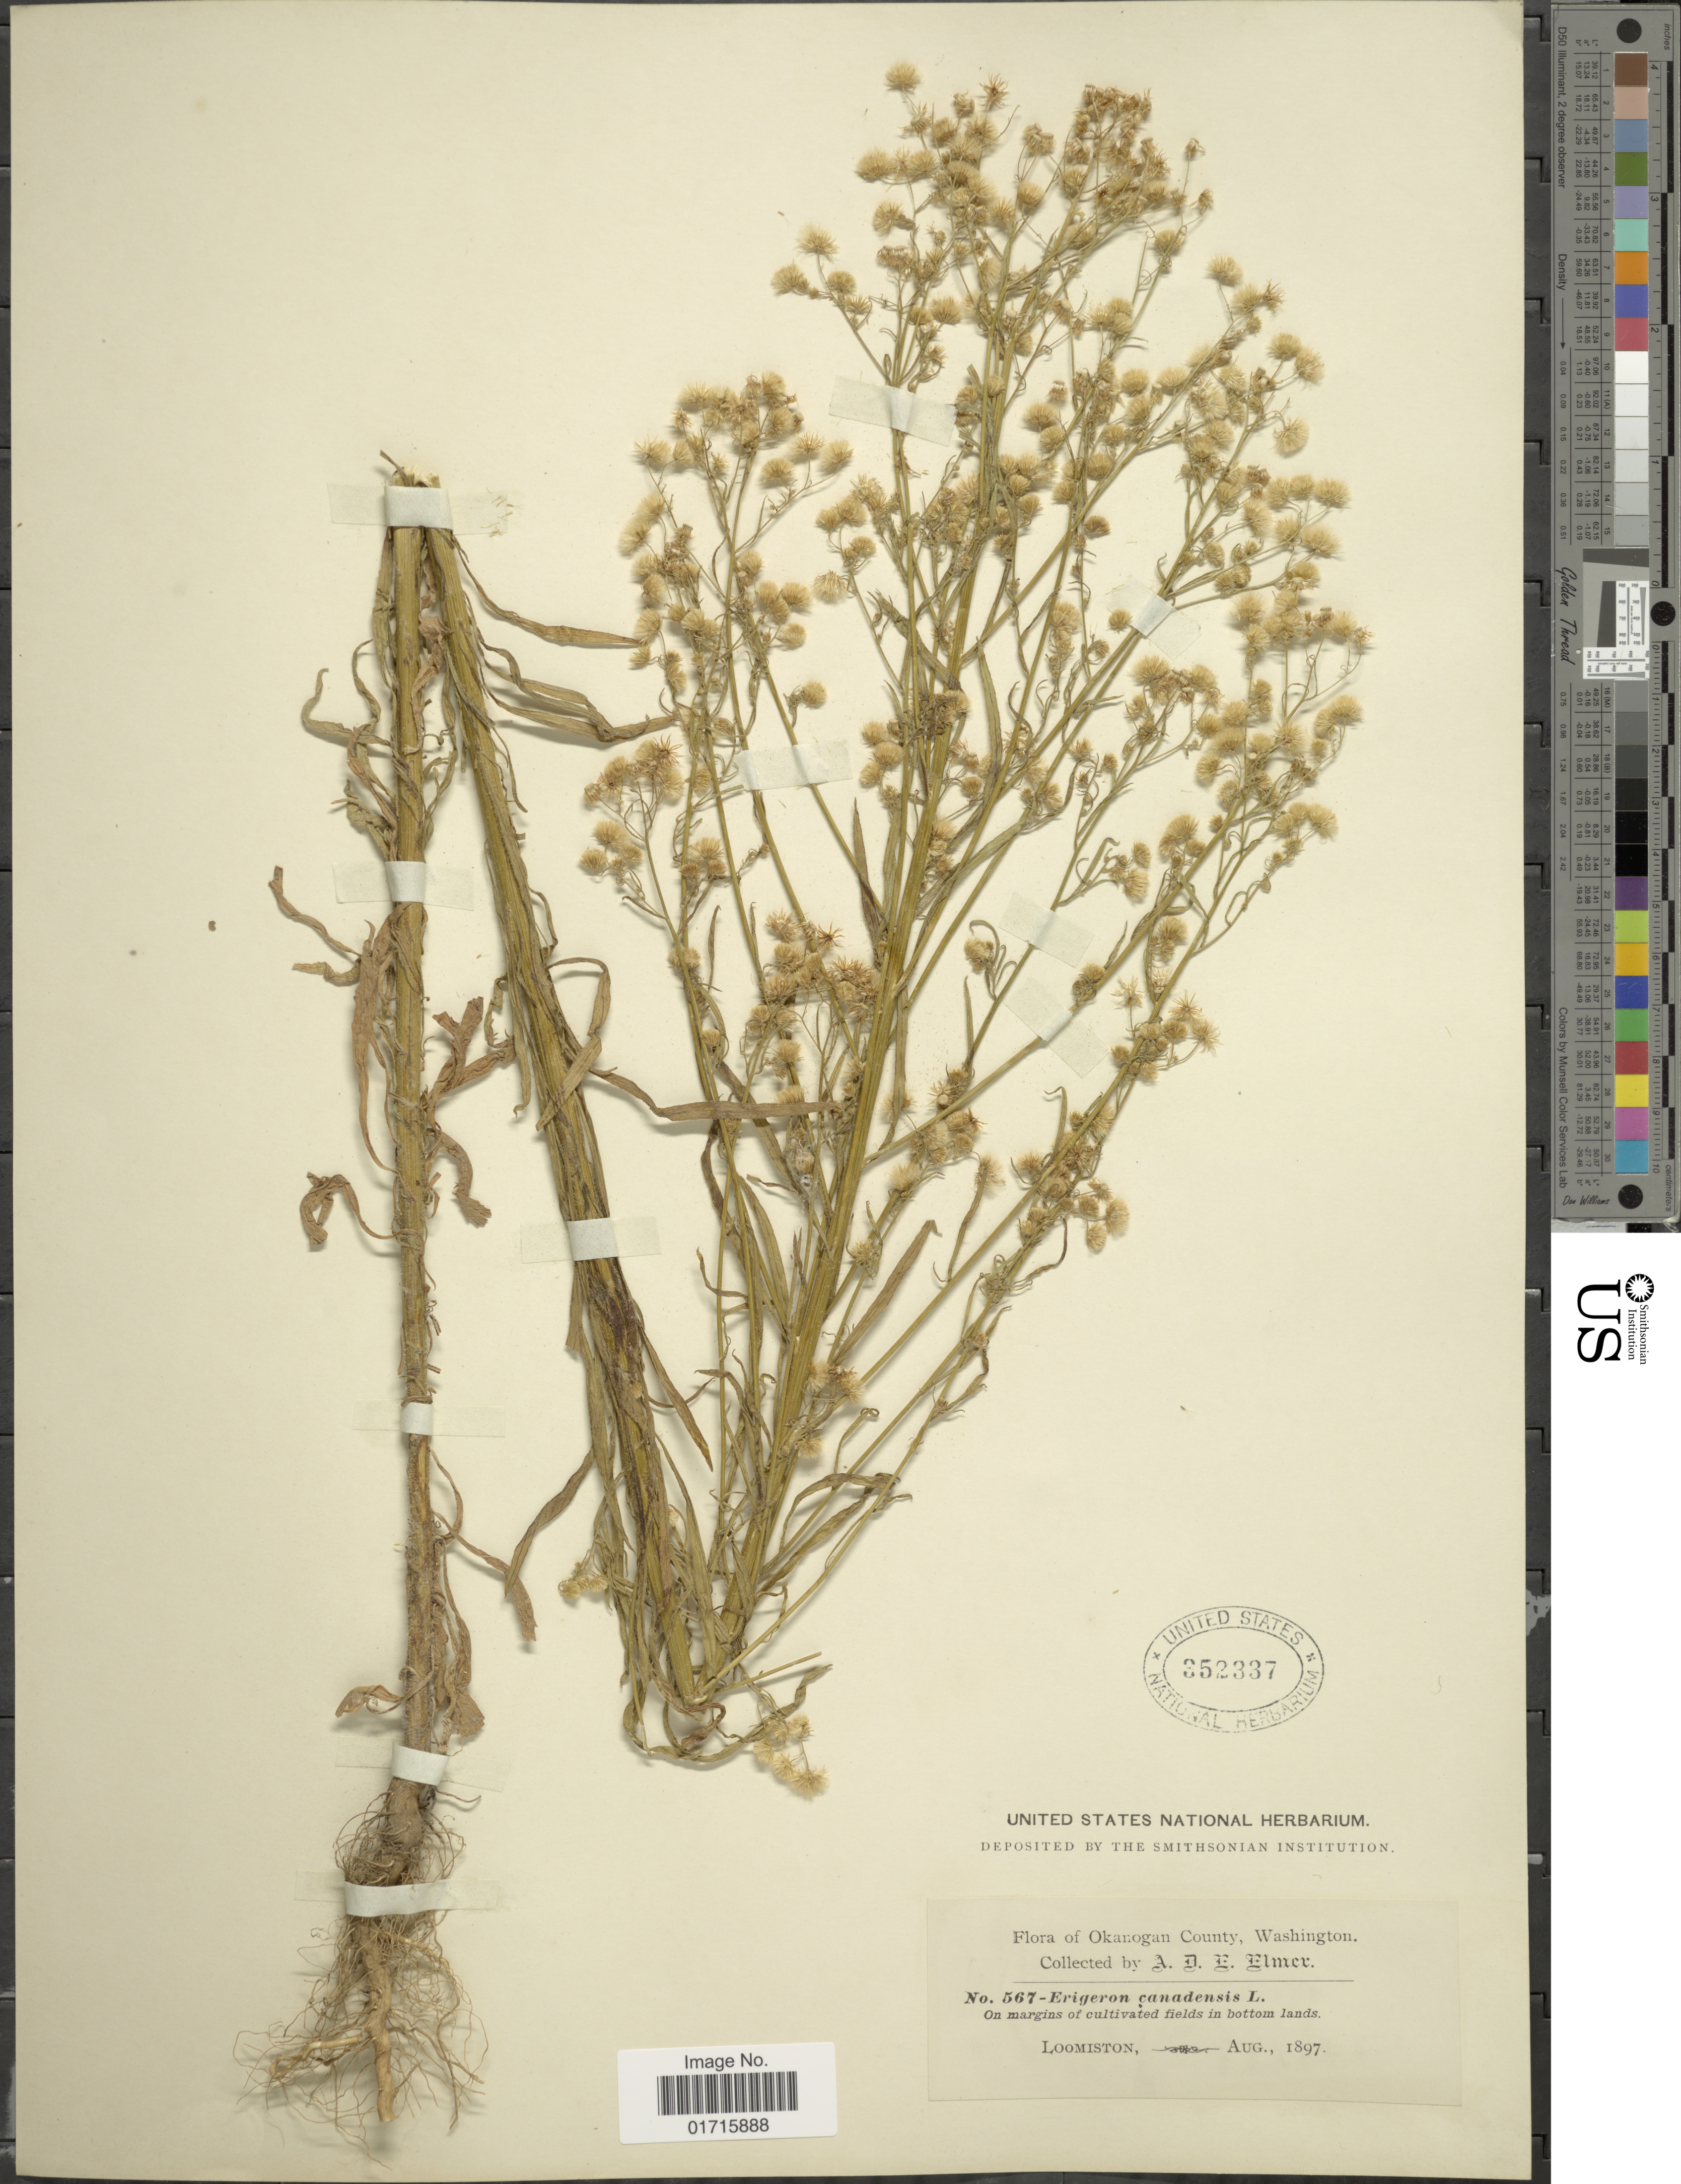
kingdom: Plantae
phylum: Tracheophyta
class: Magnoliopsida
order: Asterales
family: Asteraceae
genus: Conyza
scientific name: Conyza canadensis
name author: (L.) Cronq.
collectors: A. D. E. Elmer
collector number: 567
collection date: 1897-08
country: United States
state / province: Washington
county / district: Okanogan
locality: Okanogan County, Washington. Loomiston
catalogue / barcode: US 352337